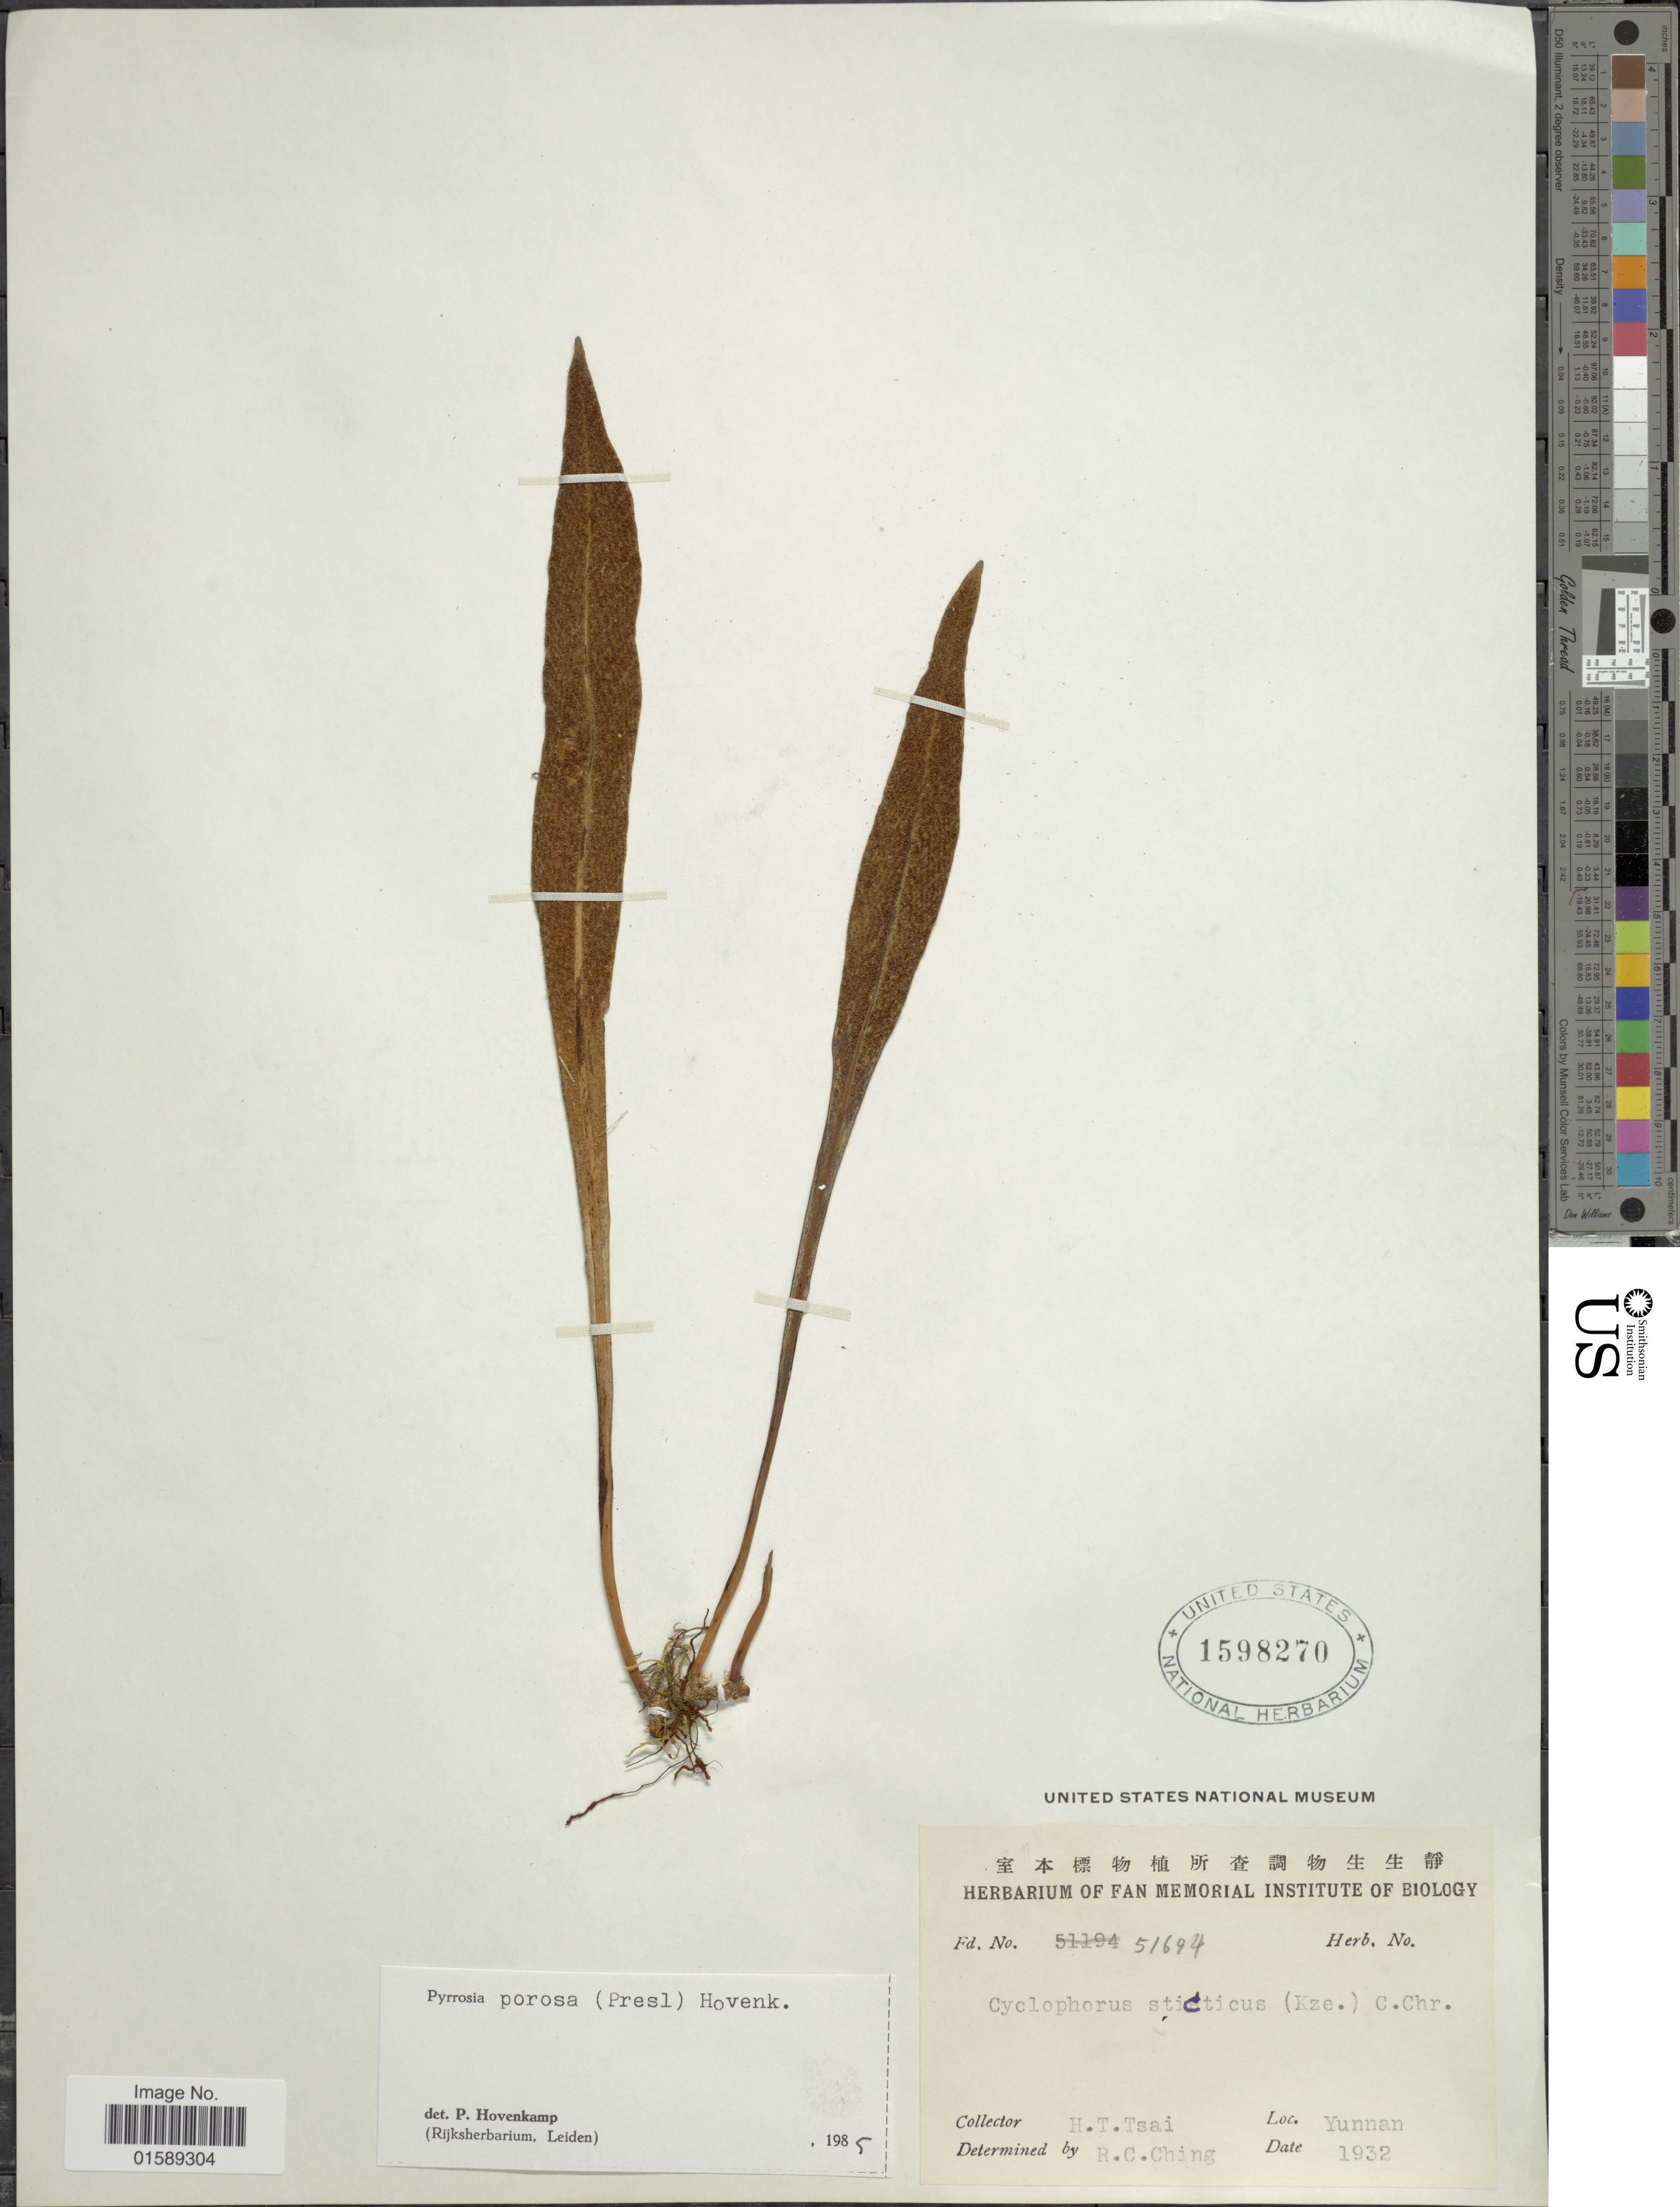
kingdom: Plantae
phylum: Tracheophyta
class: Polypodiopsida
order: Polypodiales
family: Polypodiaceae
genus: Pyrrosia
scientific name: Pyrrosia porosa var. porosa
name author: (C. Presl) Hovenkamp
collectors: H. Tsai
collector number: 51694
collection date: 1932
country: China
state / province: Yunnan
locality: Yunnan.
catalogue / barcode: US 1598270